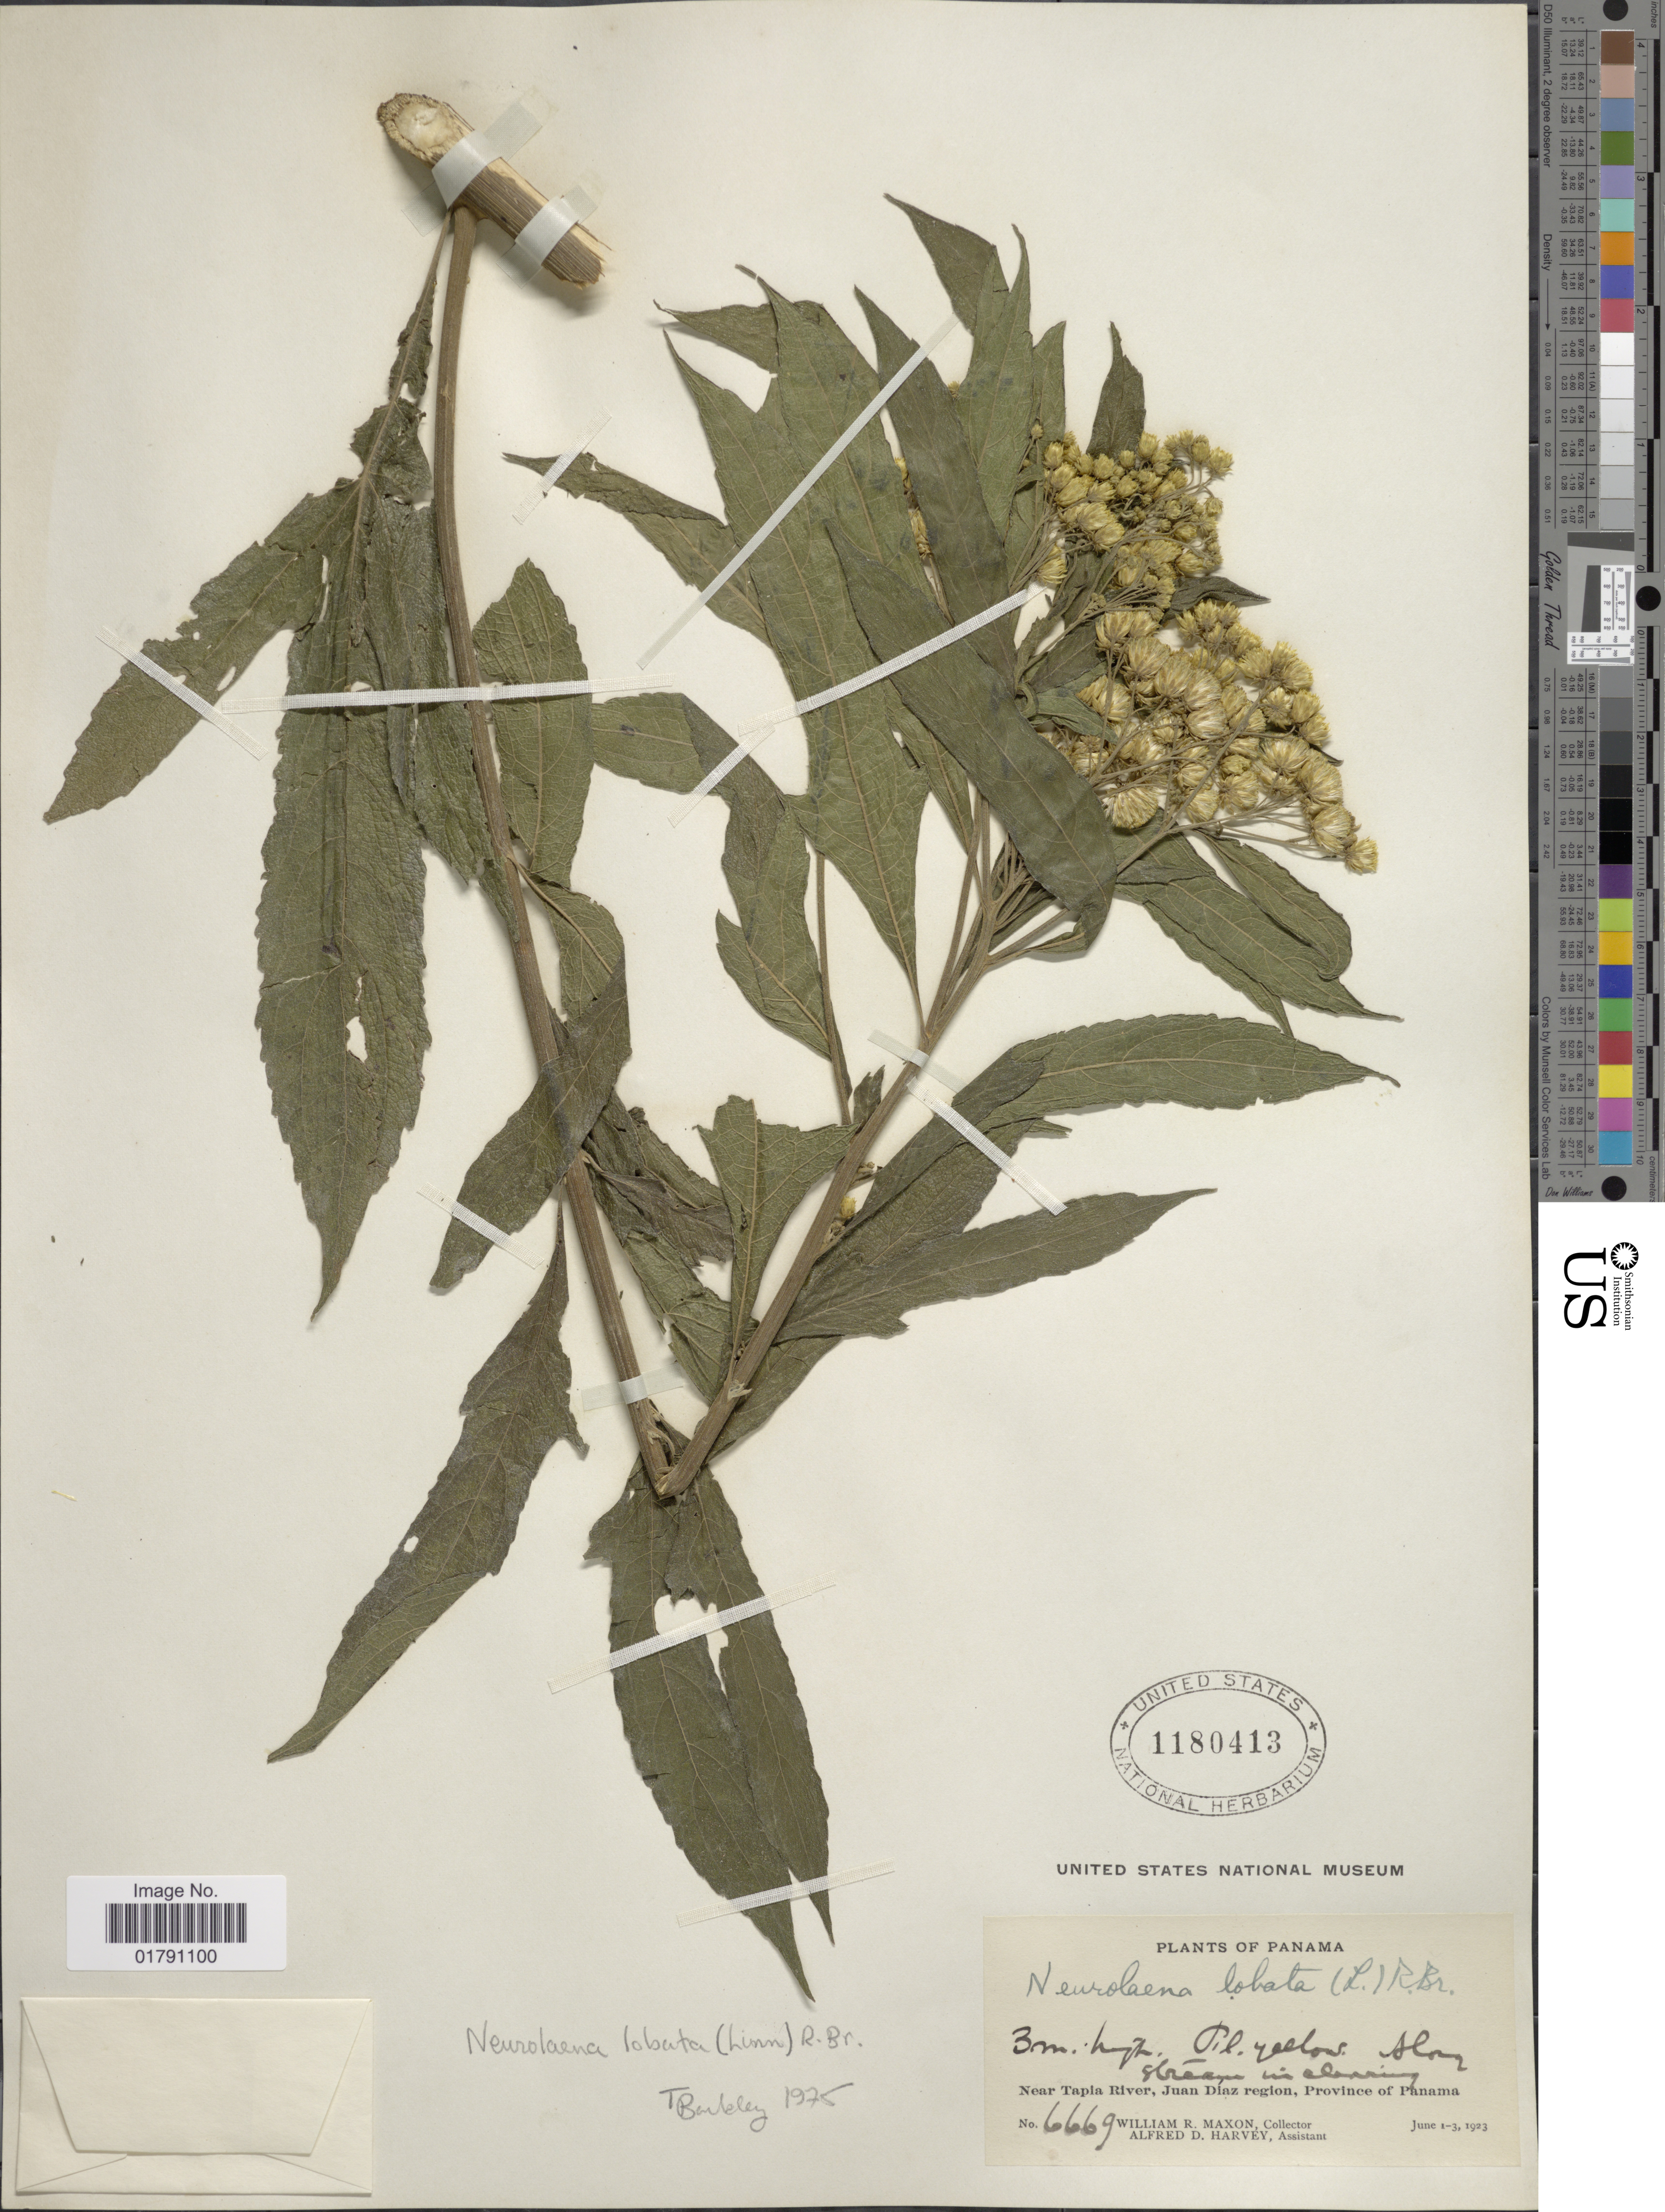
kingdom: Plantae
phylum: Tracheophyta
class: Magnoliopsida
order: Asterales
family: Asteraceae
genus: Neurolaena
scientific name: Neurolaena lobata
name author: (L.) R. Br. ex Cass.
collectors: W. R. Maxon & A. D. Harvey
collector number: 6669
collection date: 1923-06-01/1923-06-03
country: Panama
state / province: Panamá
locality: Near Tapia River, Juan Diaz region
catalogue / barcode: US 1180413